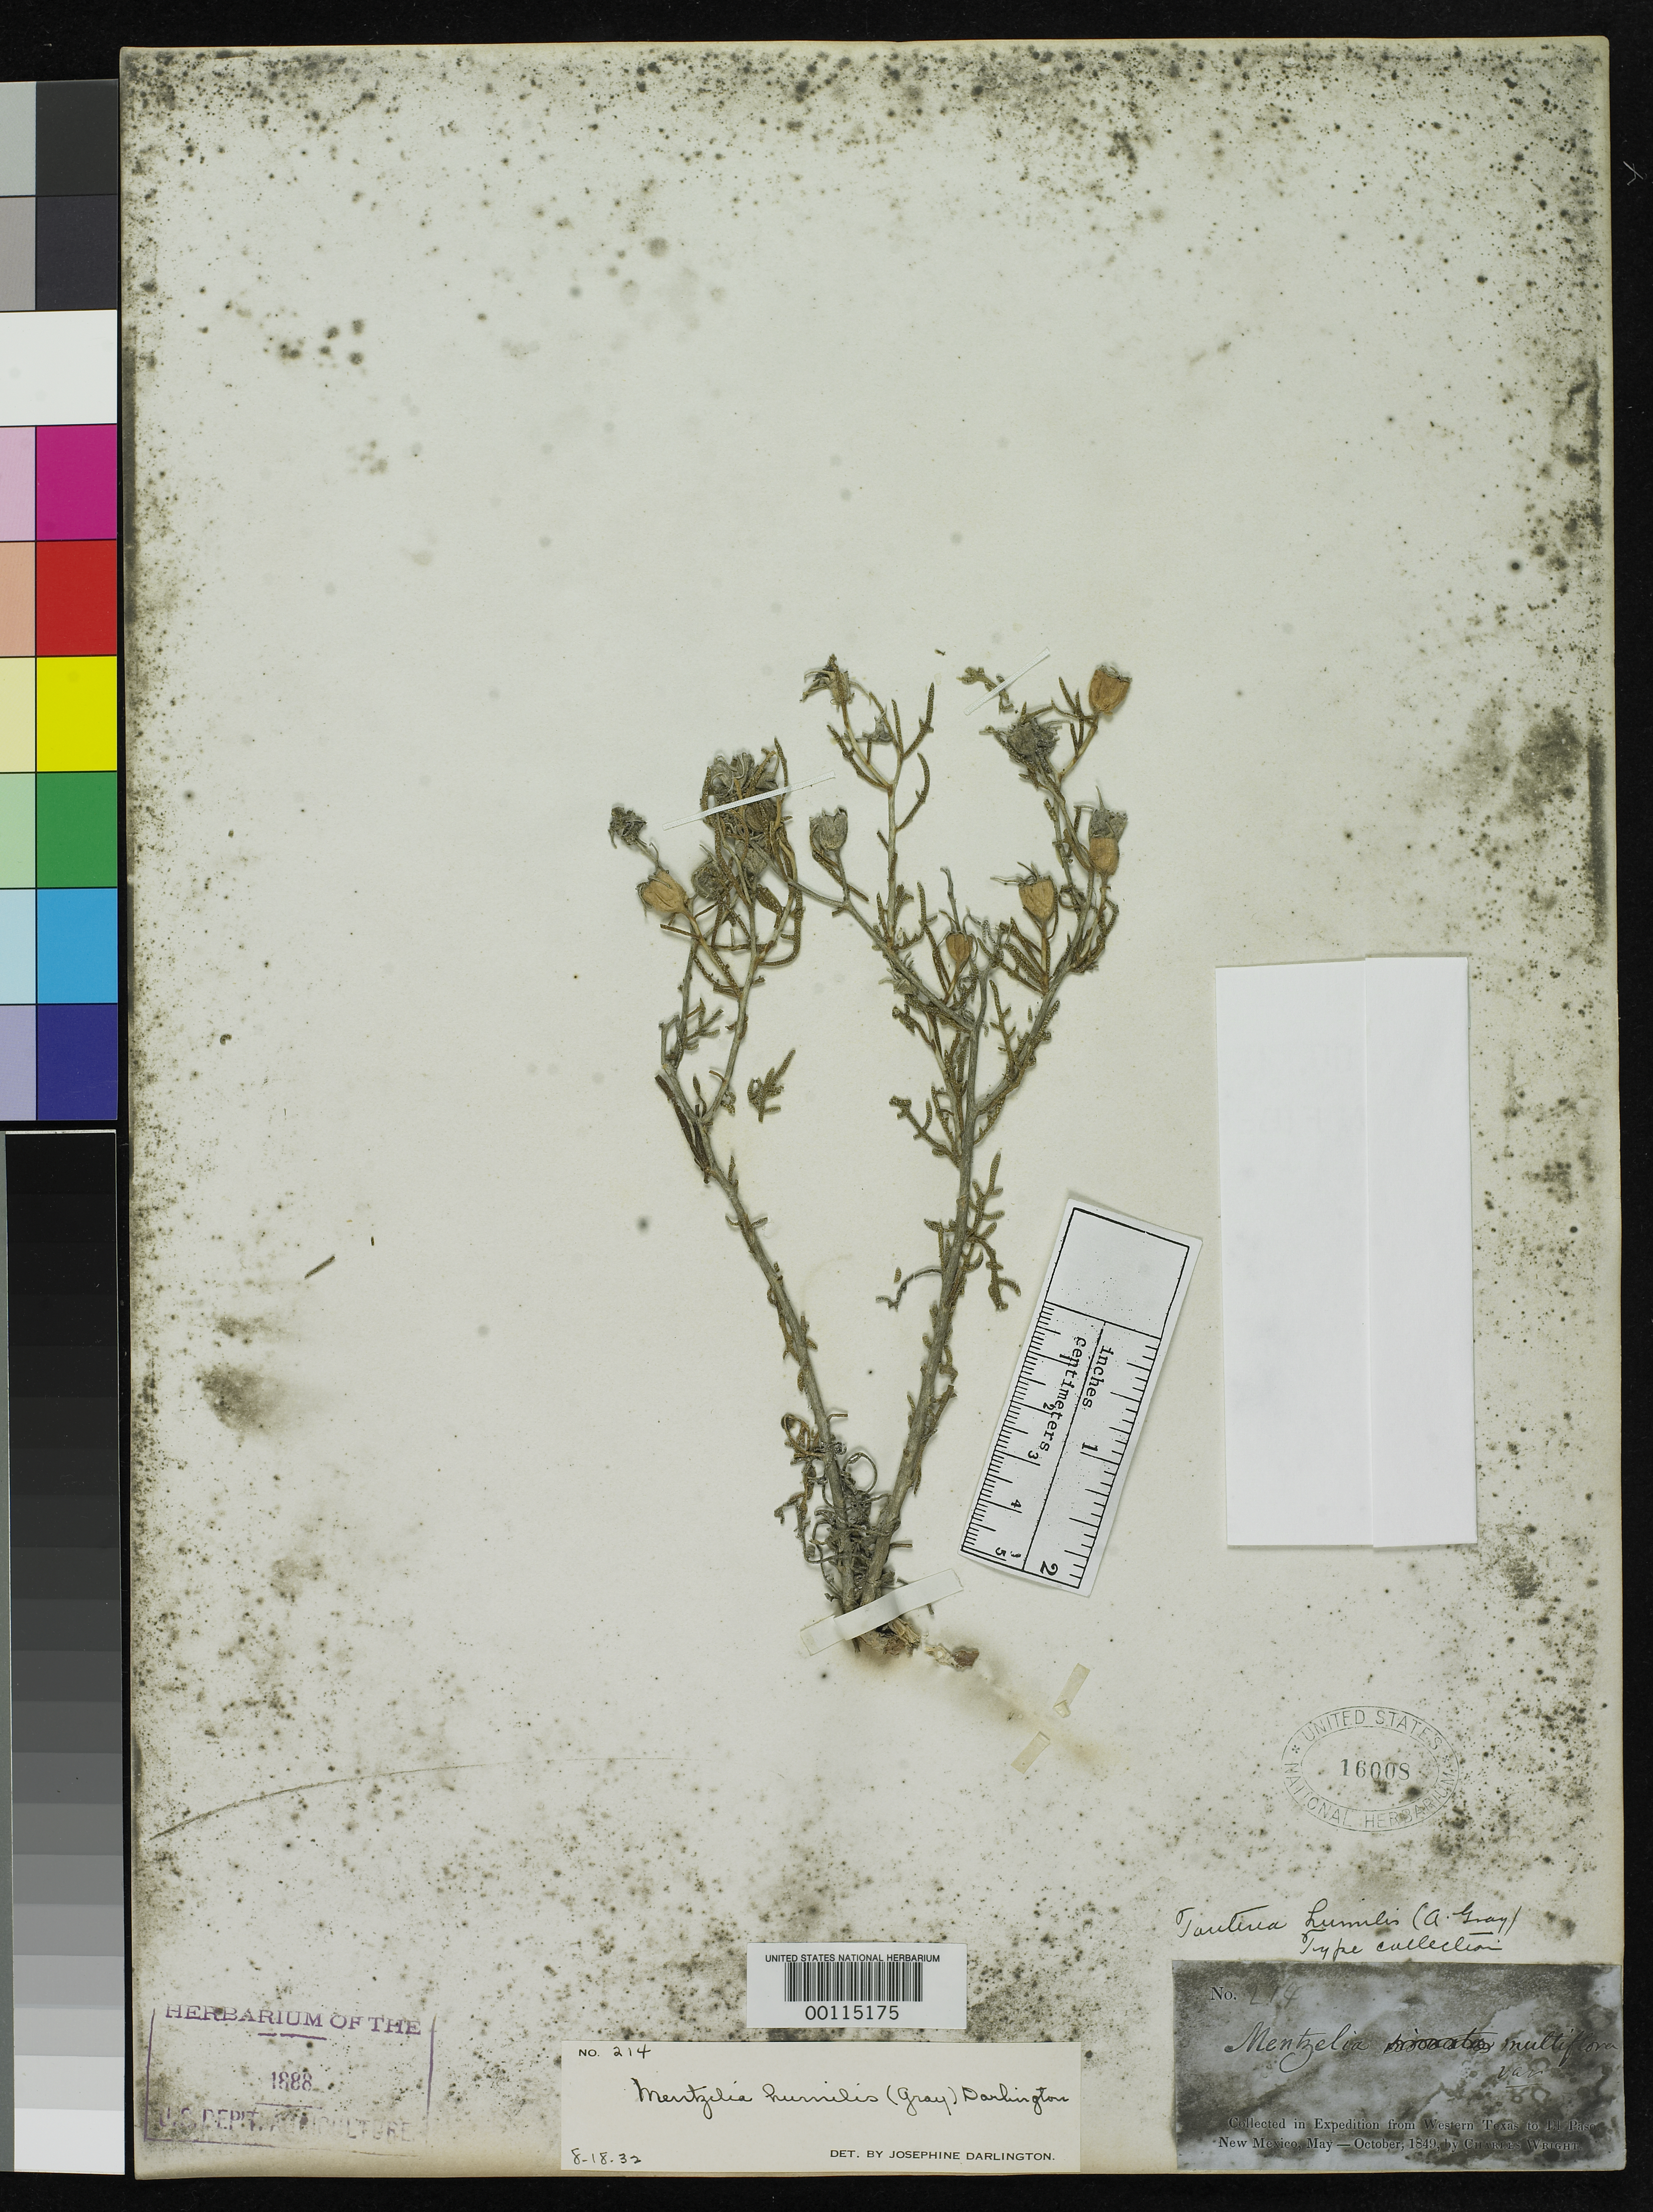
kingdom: Plantae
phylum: Tracheophyta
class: Magnoliopsida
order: Cornales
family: Loasaceae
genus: Mentzelia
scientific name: Mentzelia pumila var. humilis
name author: Urb. & Gilg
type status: Type Collection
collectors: C. Wright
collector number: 214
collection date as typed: May 1849 to -- Oct 1849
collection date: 1849-05/1849-10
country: United States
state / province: Texas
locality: From western Texas to El Paso, New Mexico.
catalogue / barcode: US 16008